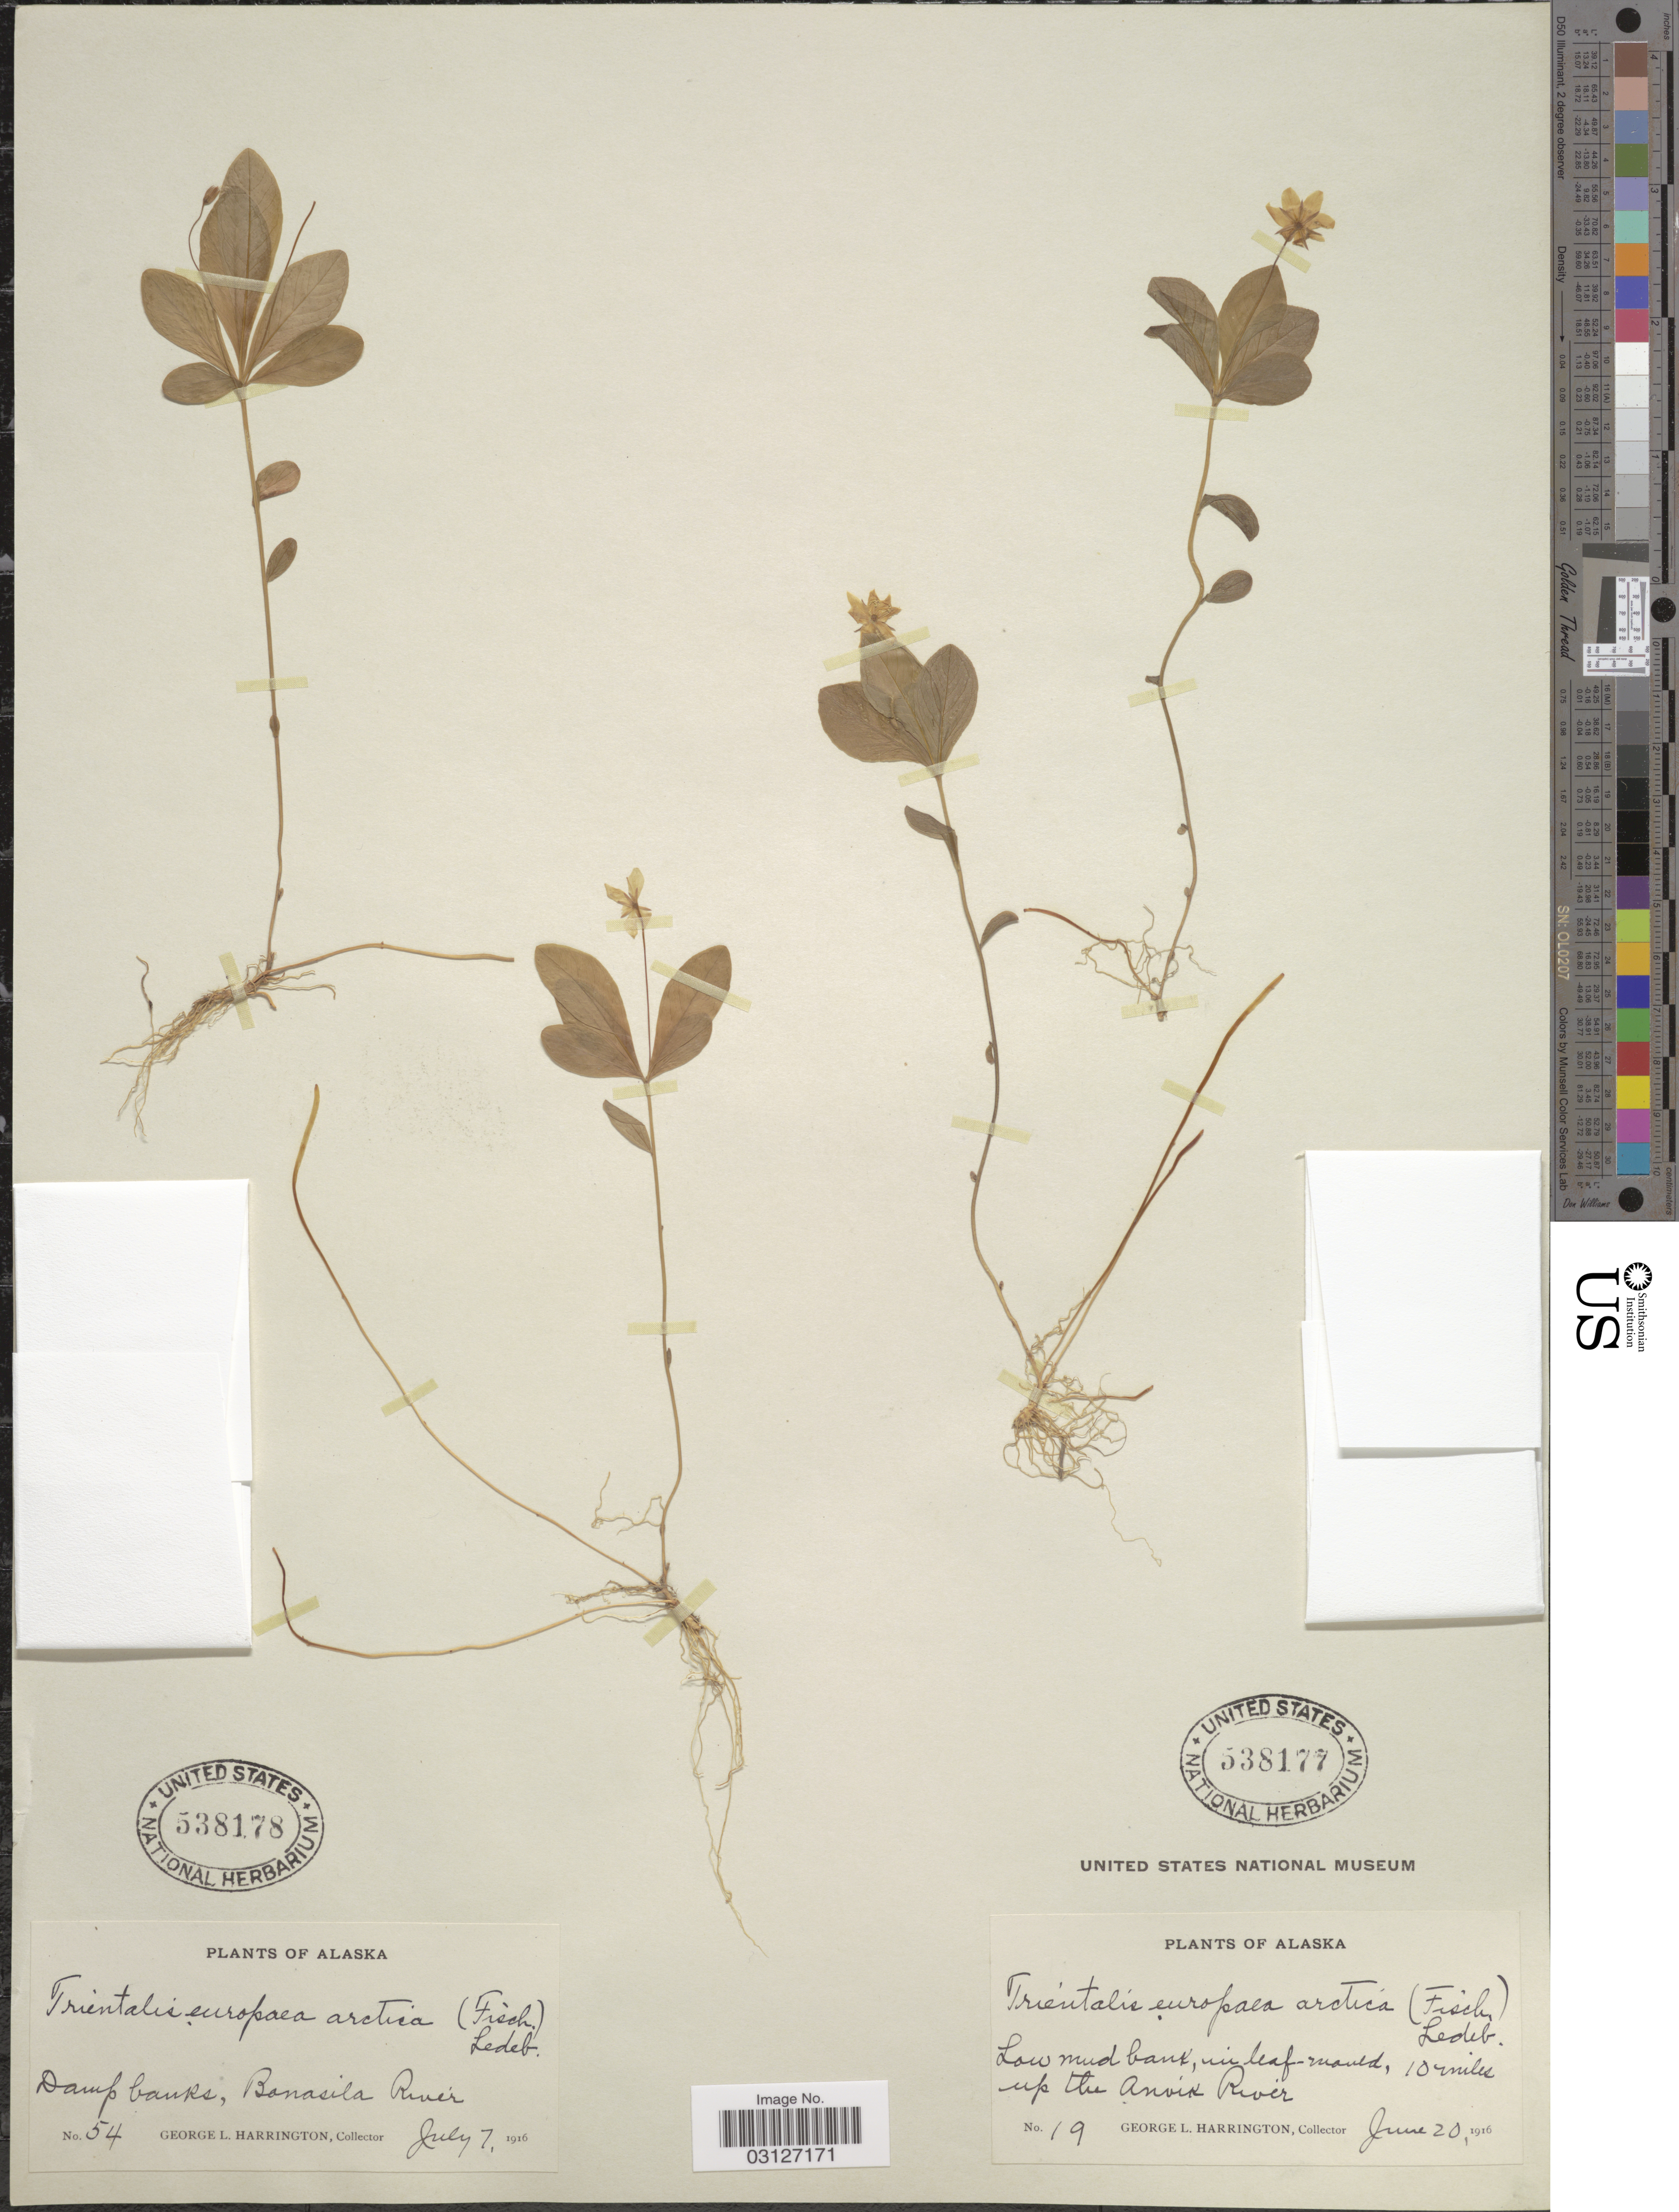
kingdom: Plantae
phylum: Tracheophyta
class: Magnoliopsida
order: Ericales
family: Primulaceae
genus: Trientalis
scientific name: Trientalis europaea subsp. arctica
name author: (Fisch. ex Hook.) Hultén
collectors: G. Harrington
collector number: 19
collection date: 1916-06-20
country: United States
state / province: Alaska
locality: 10 miles up the Anvik River.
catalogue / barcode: US 538177-2